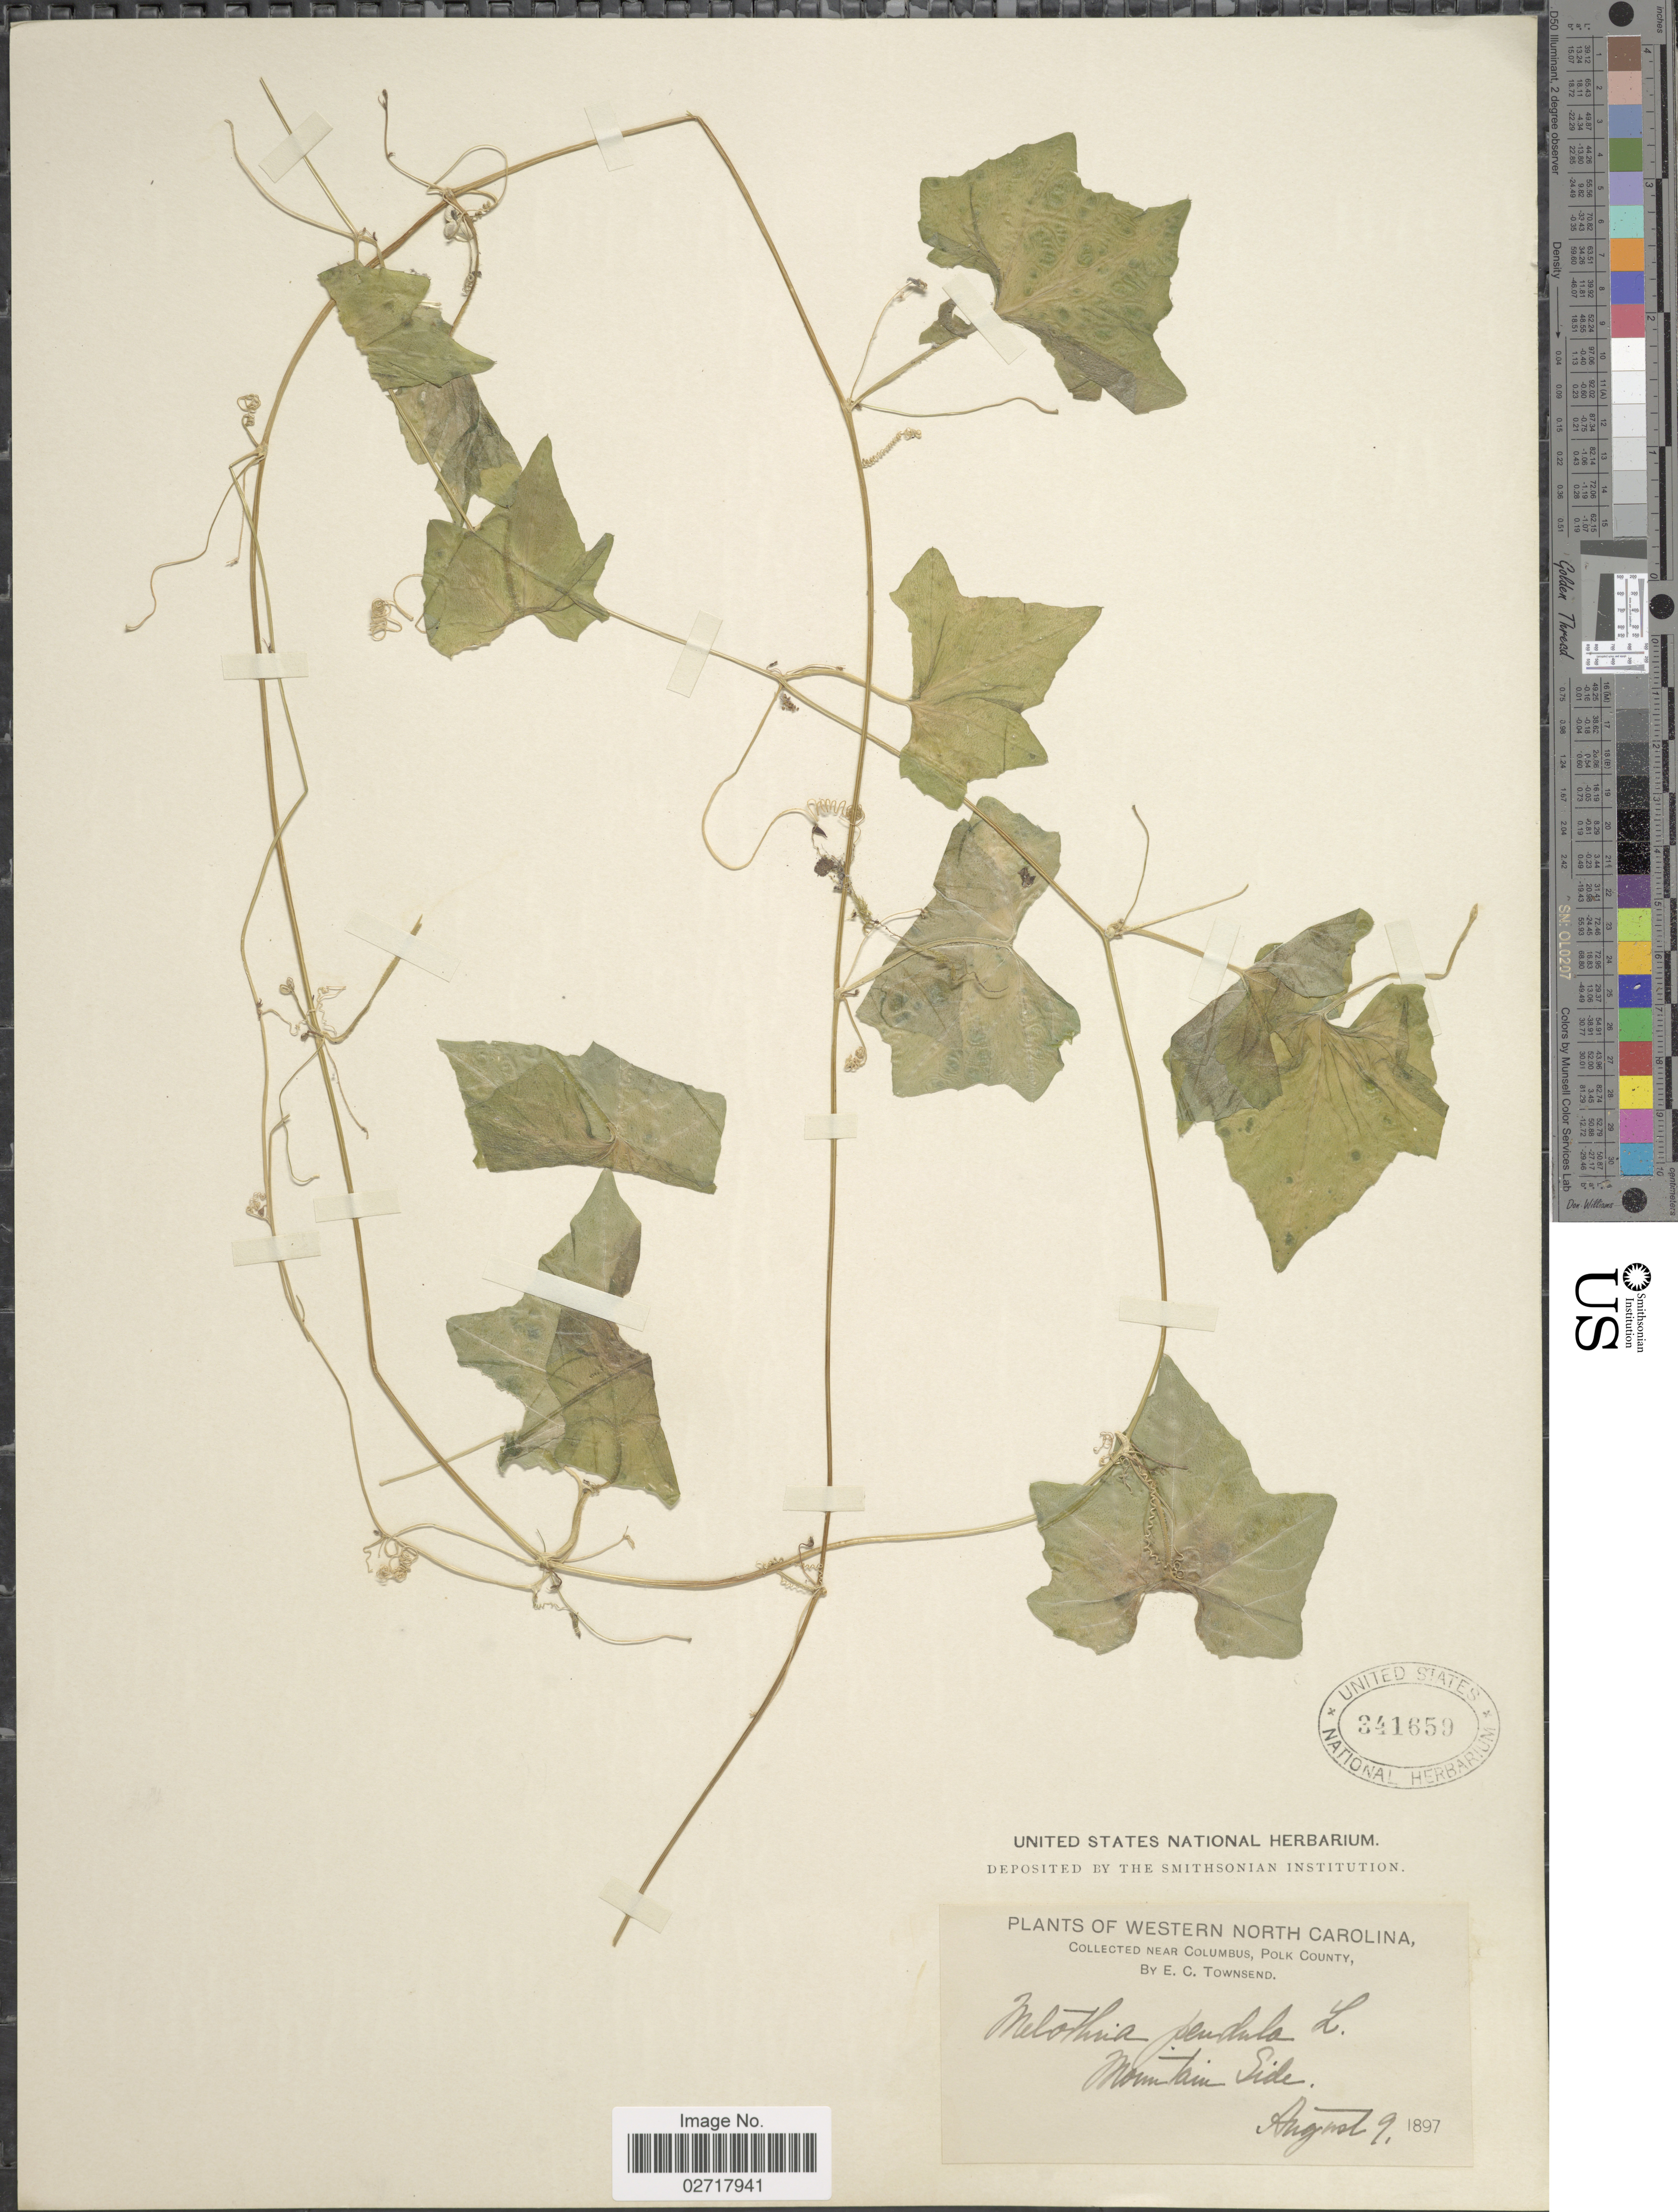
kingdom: Plantae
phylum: Tracheophyta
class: Magnoliopsida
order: Cucurbitales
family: Cucurbitaceae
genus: Melothria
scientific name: Melothria pendula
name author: L.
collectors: E. C. Townsend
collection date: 1897-08-09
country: United States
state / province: North Carolina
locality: Western North Carolina. Mountain Side. Near Columbus, Polk County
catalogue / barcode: US 341659